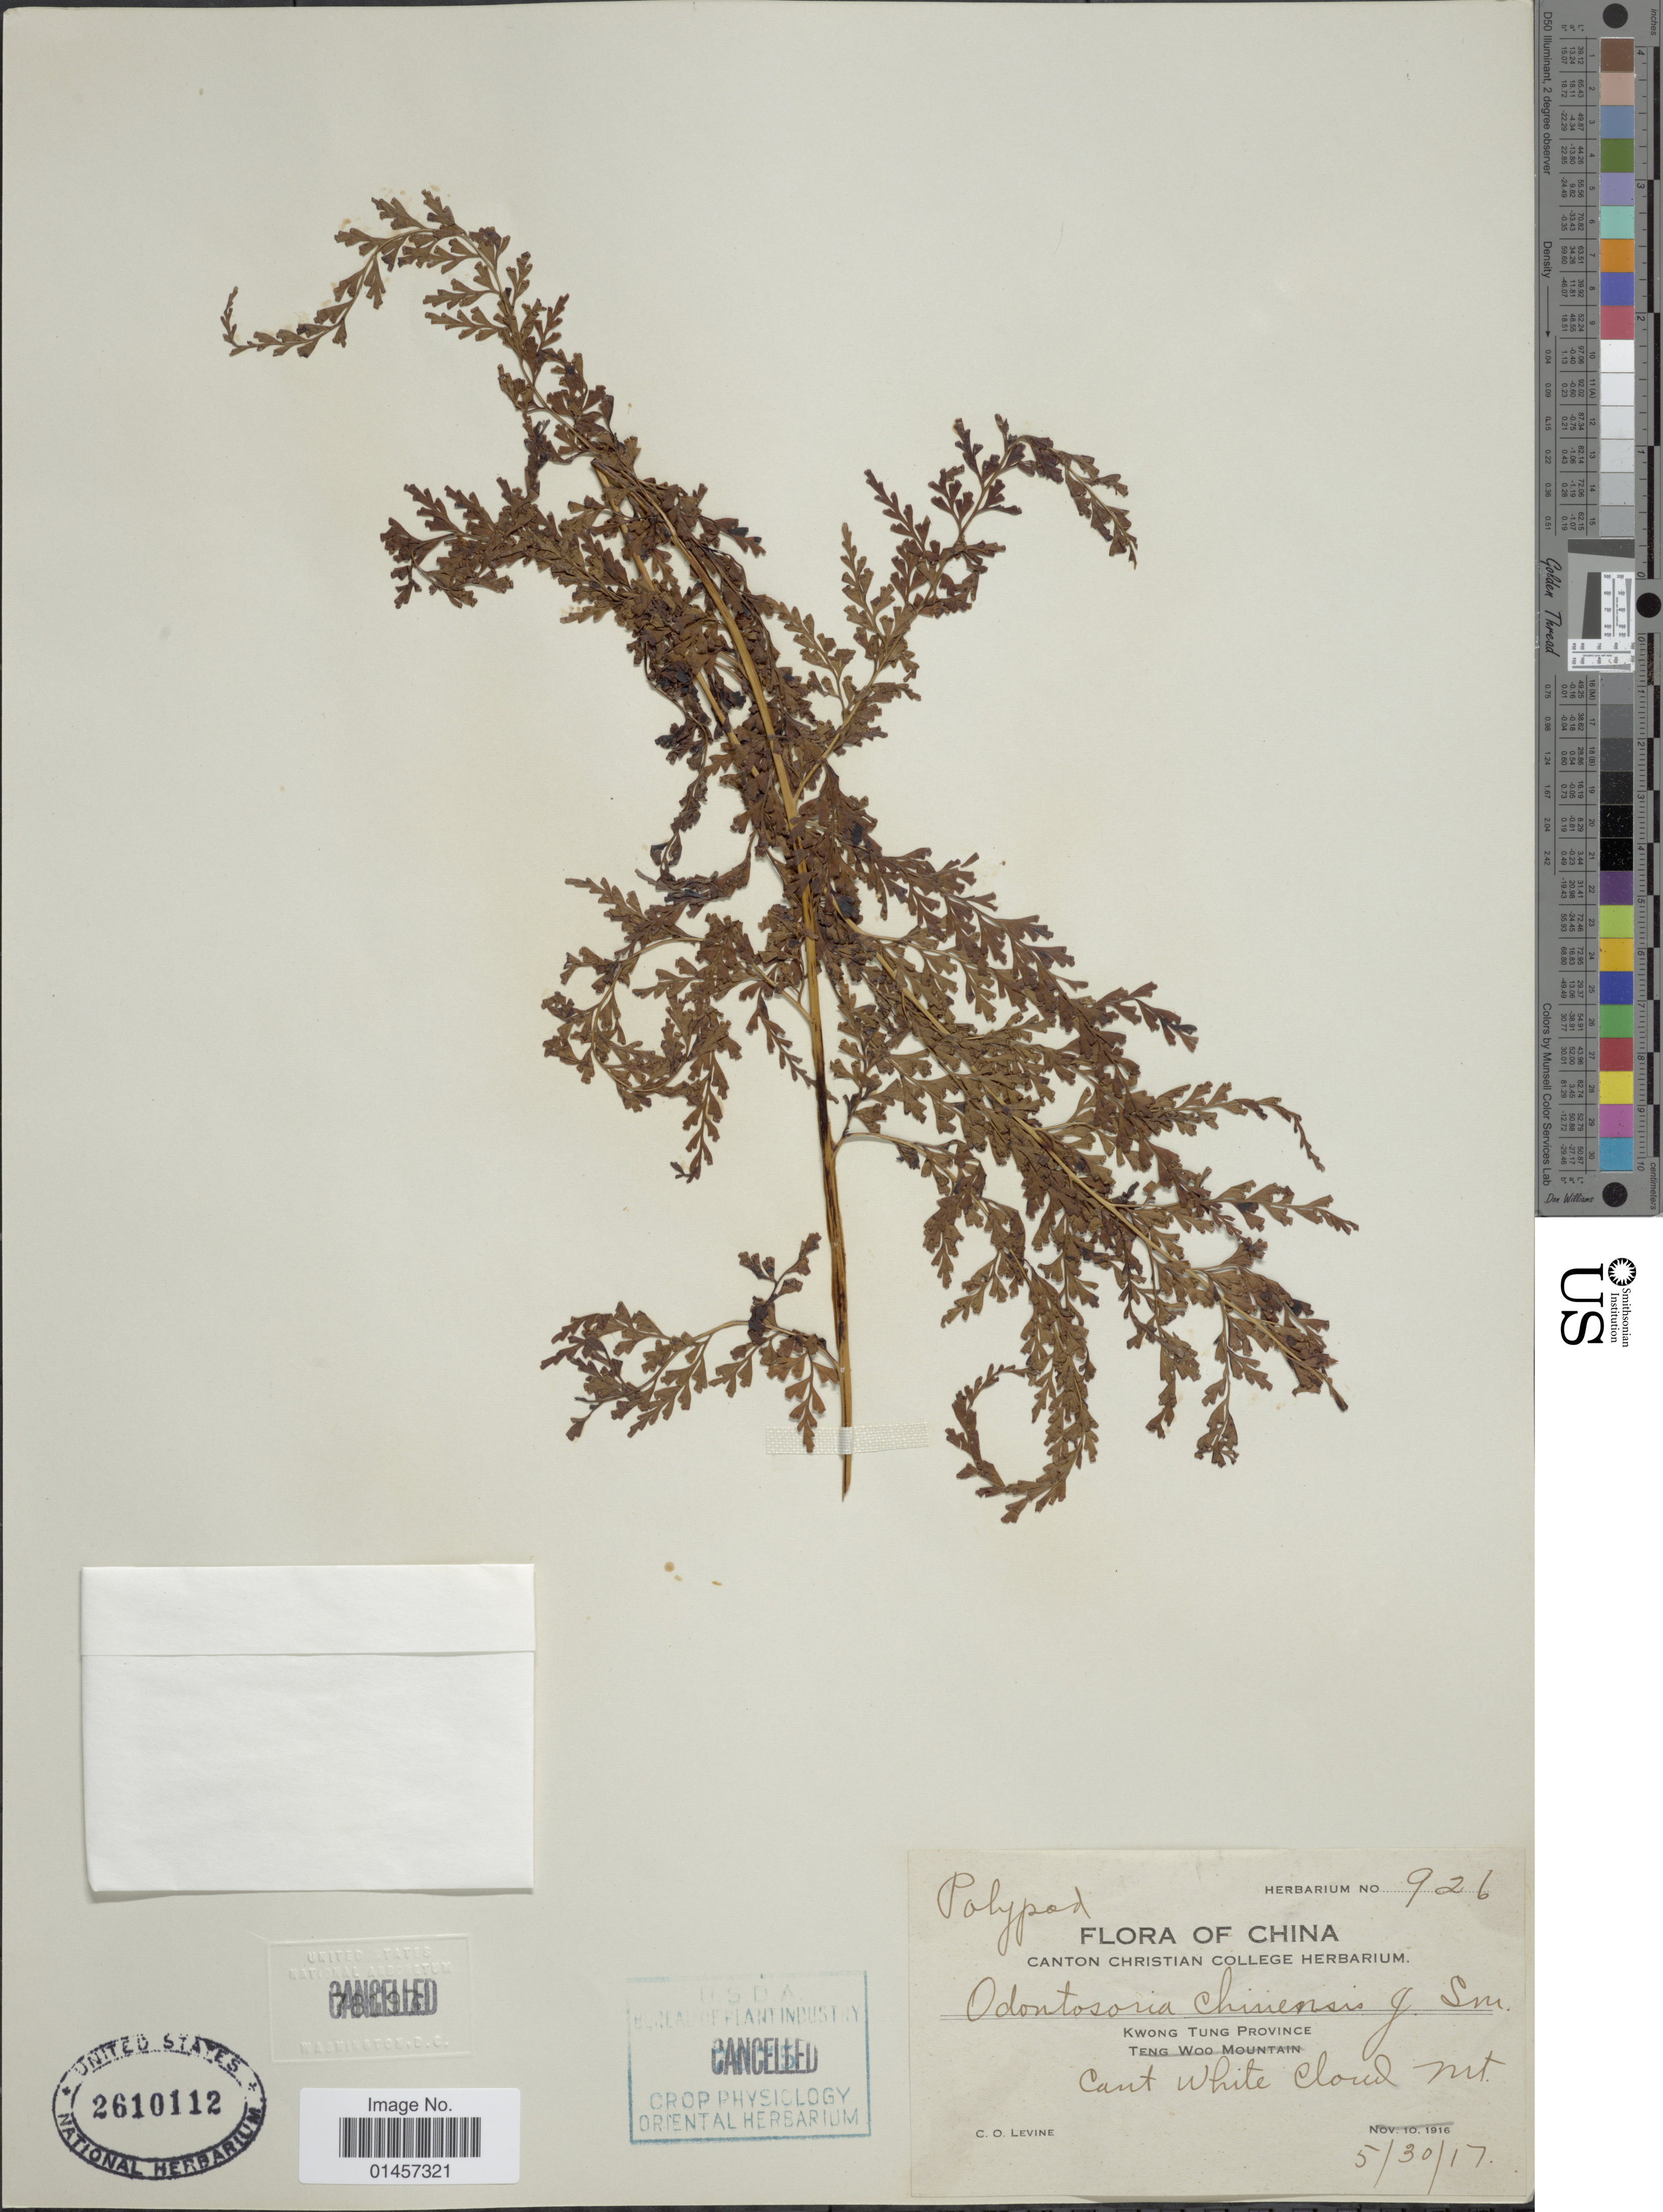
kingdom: Plantae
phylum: Tracheophyta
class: Polypodiopsida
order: Polypodiales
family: Lindsaeaceae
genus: Sphenomeris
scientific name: Sphenomeris chinensis var. chinensis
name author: (L.) Maxon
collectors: C. O. Levine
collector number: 926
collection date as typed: Transcribed d/m/y: 30/5/17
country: China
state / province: Guangdong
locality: Kwong Tung Province, Cant White Cloud Mt.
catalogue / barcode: US 2610112